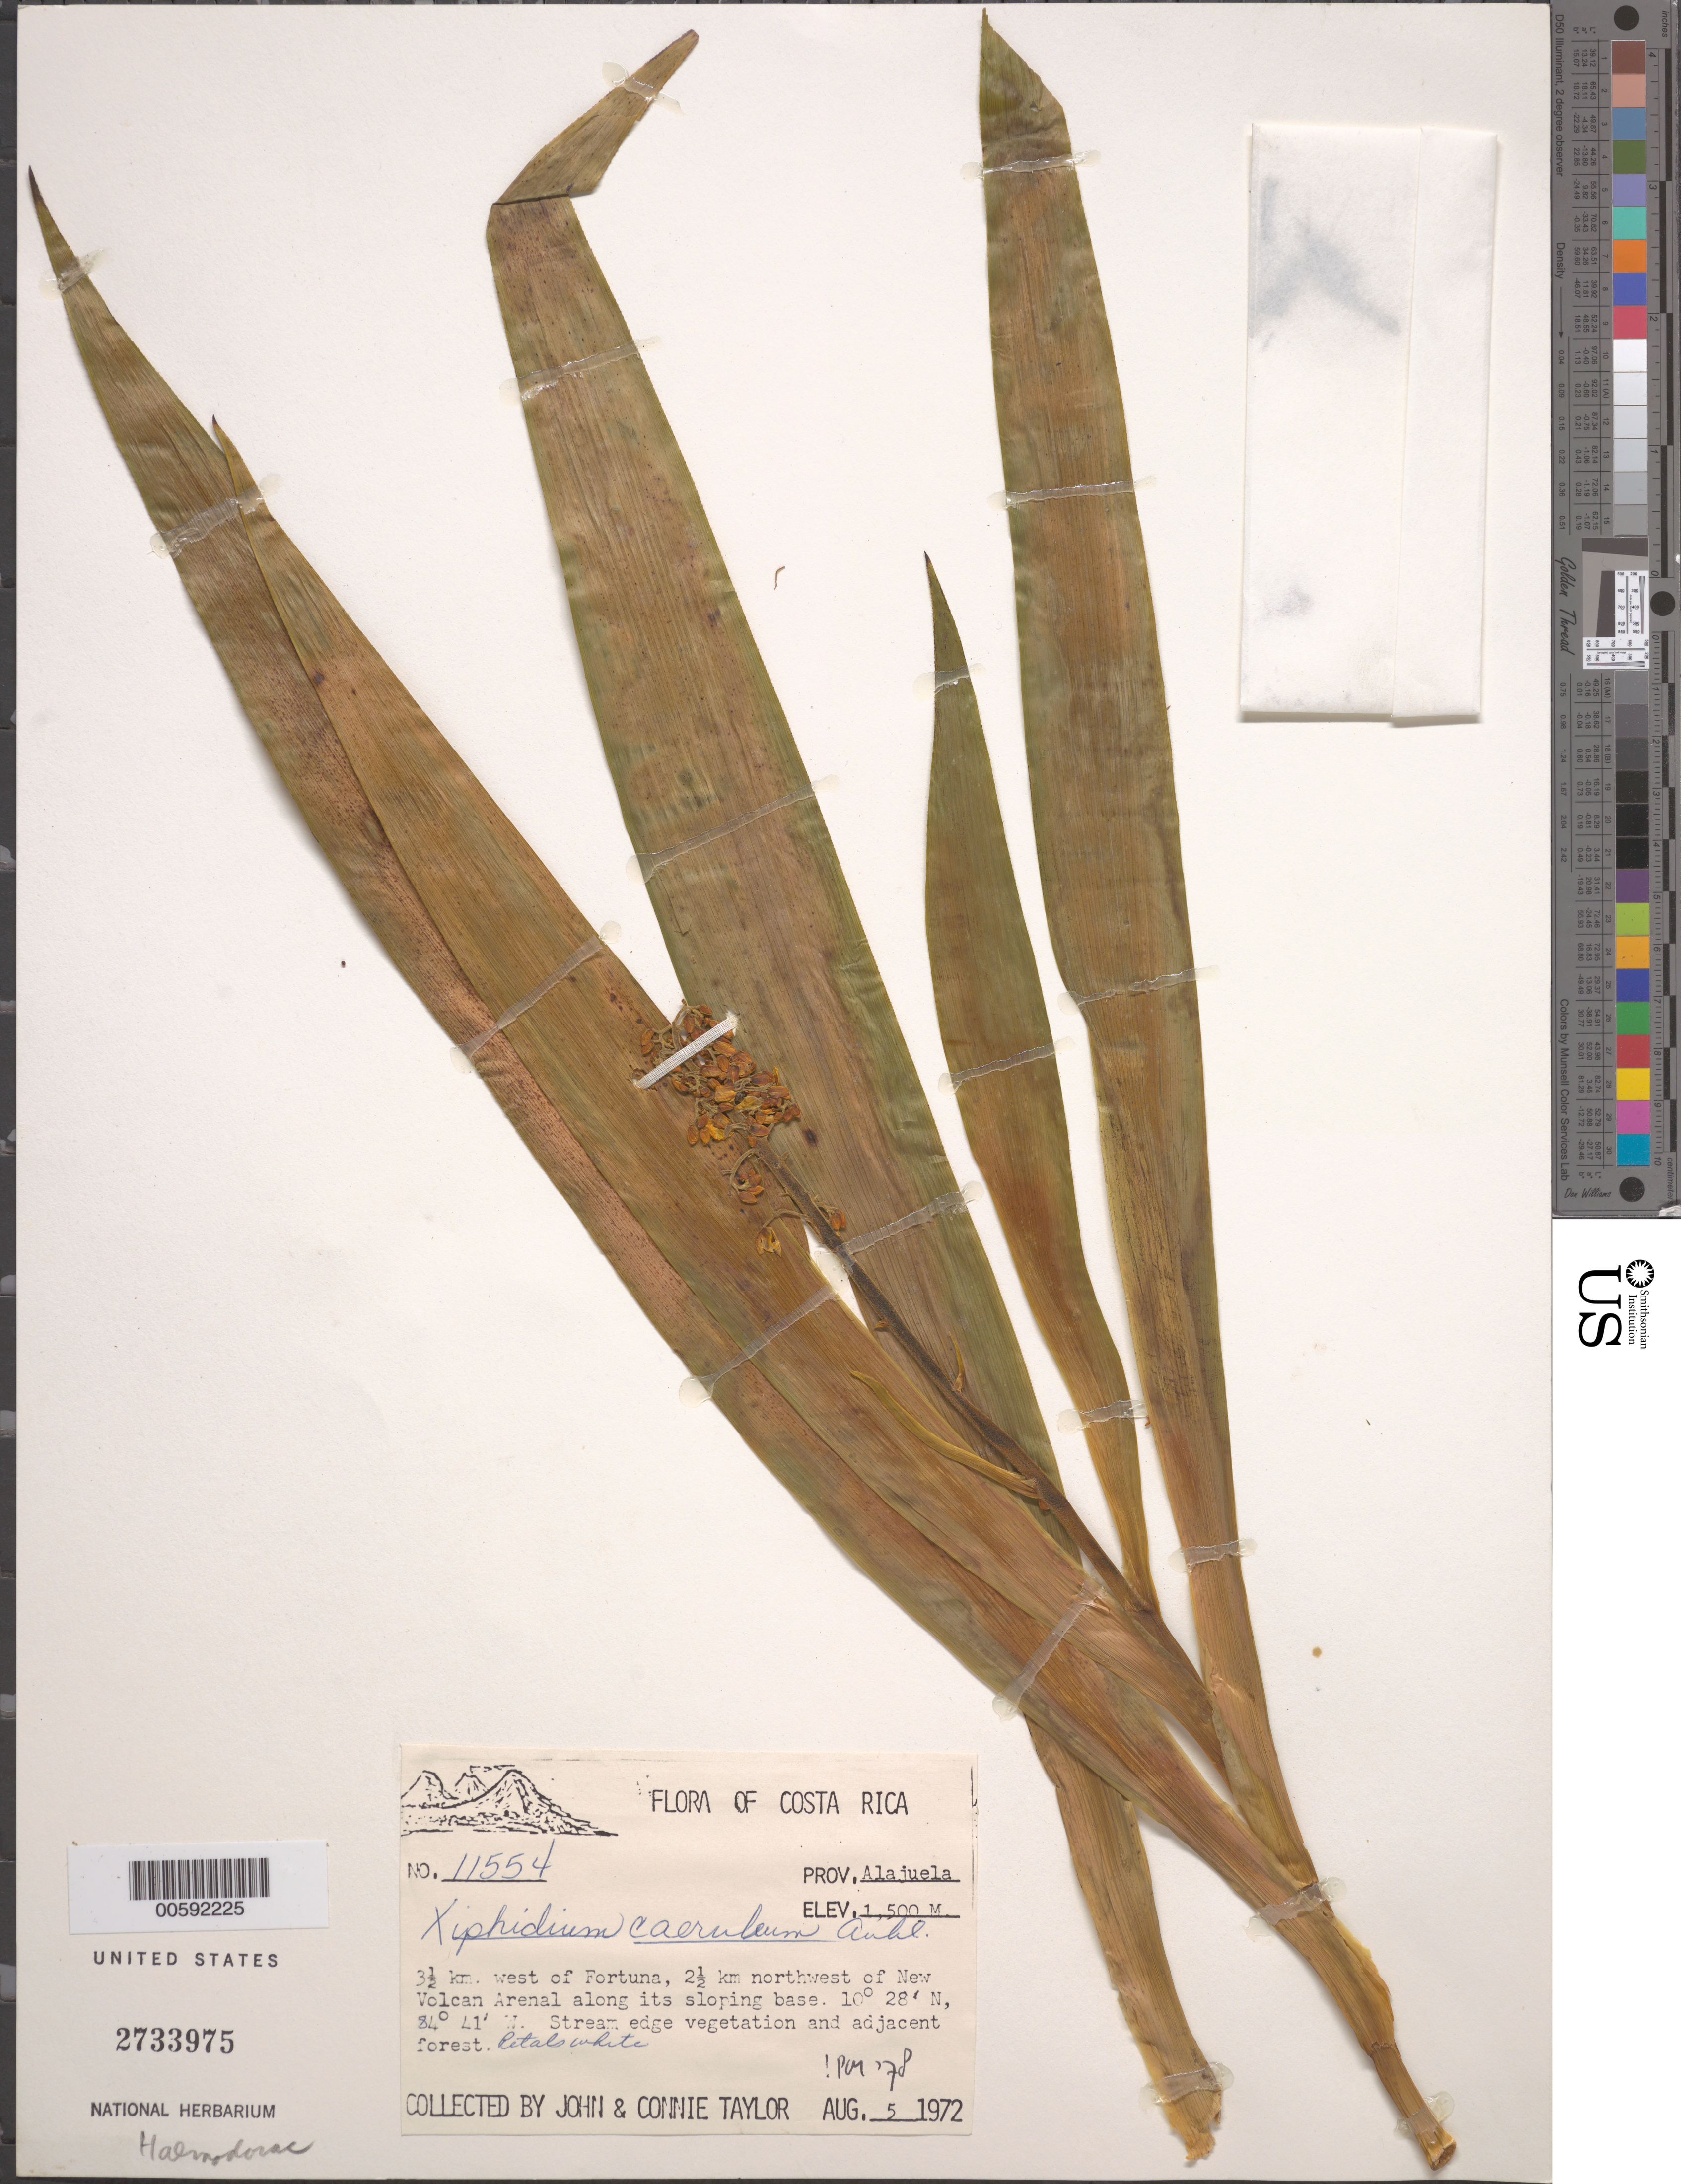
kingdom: Plantae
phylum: Tracheophyta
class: Liliopsida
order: Commelinales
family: Haemodoraceae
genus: Xiphidium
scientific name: Xiphidium caeruleum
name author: Aubl.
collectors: J. Taylor & C. Taylor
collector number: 11554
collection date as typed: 05 Aug 1972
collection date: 1972-08-05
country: Costa Rica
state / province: Alajuela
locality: W of Fortuna, NW of new Volcan Arenal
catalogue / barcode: US 2733975